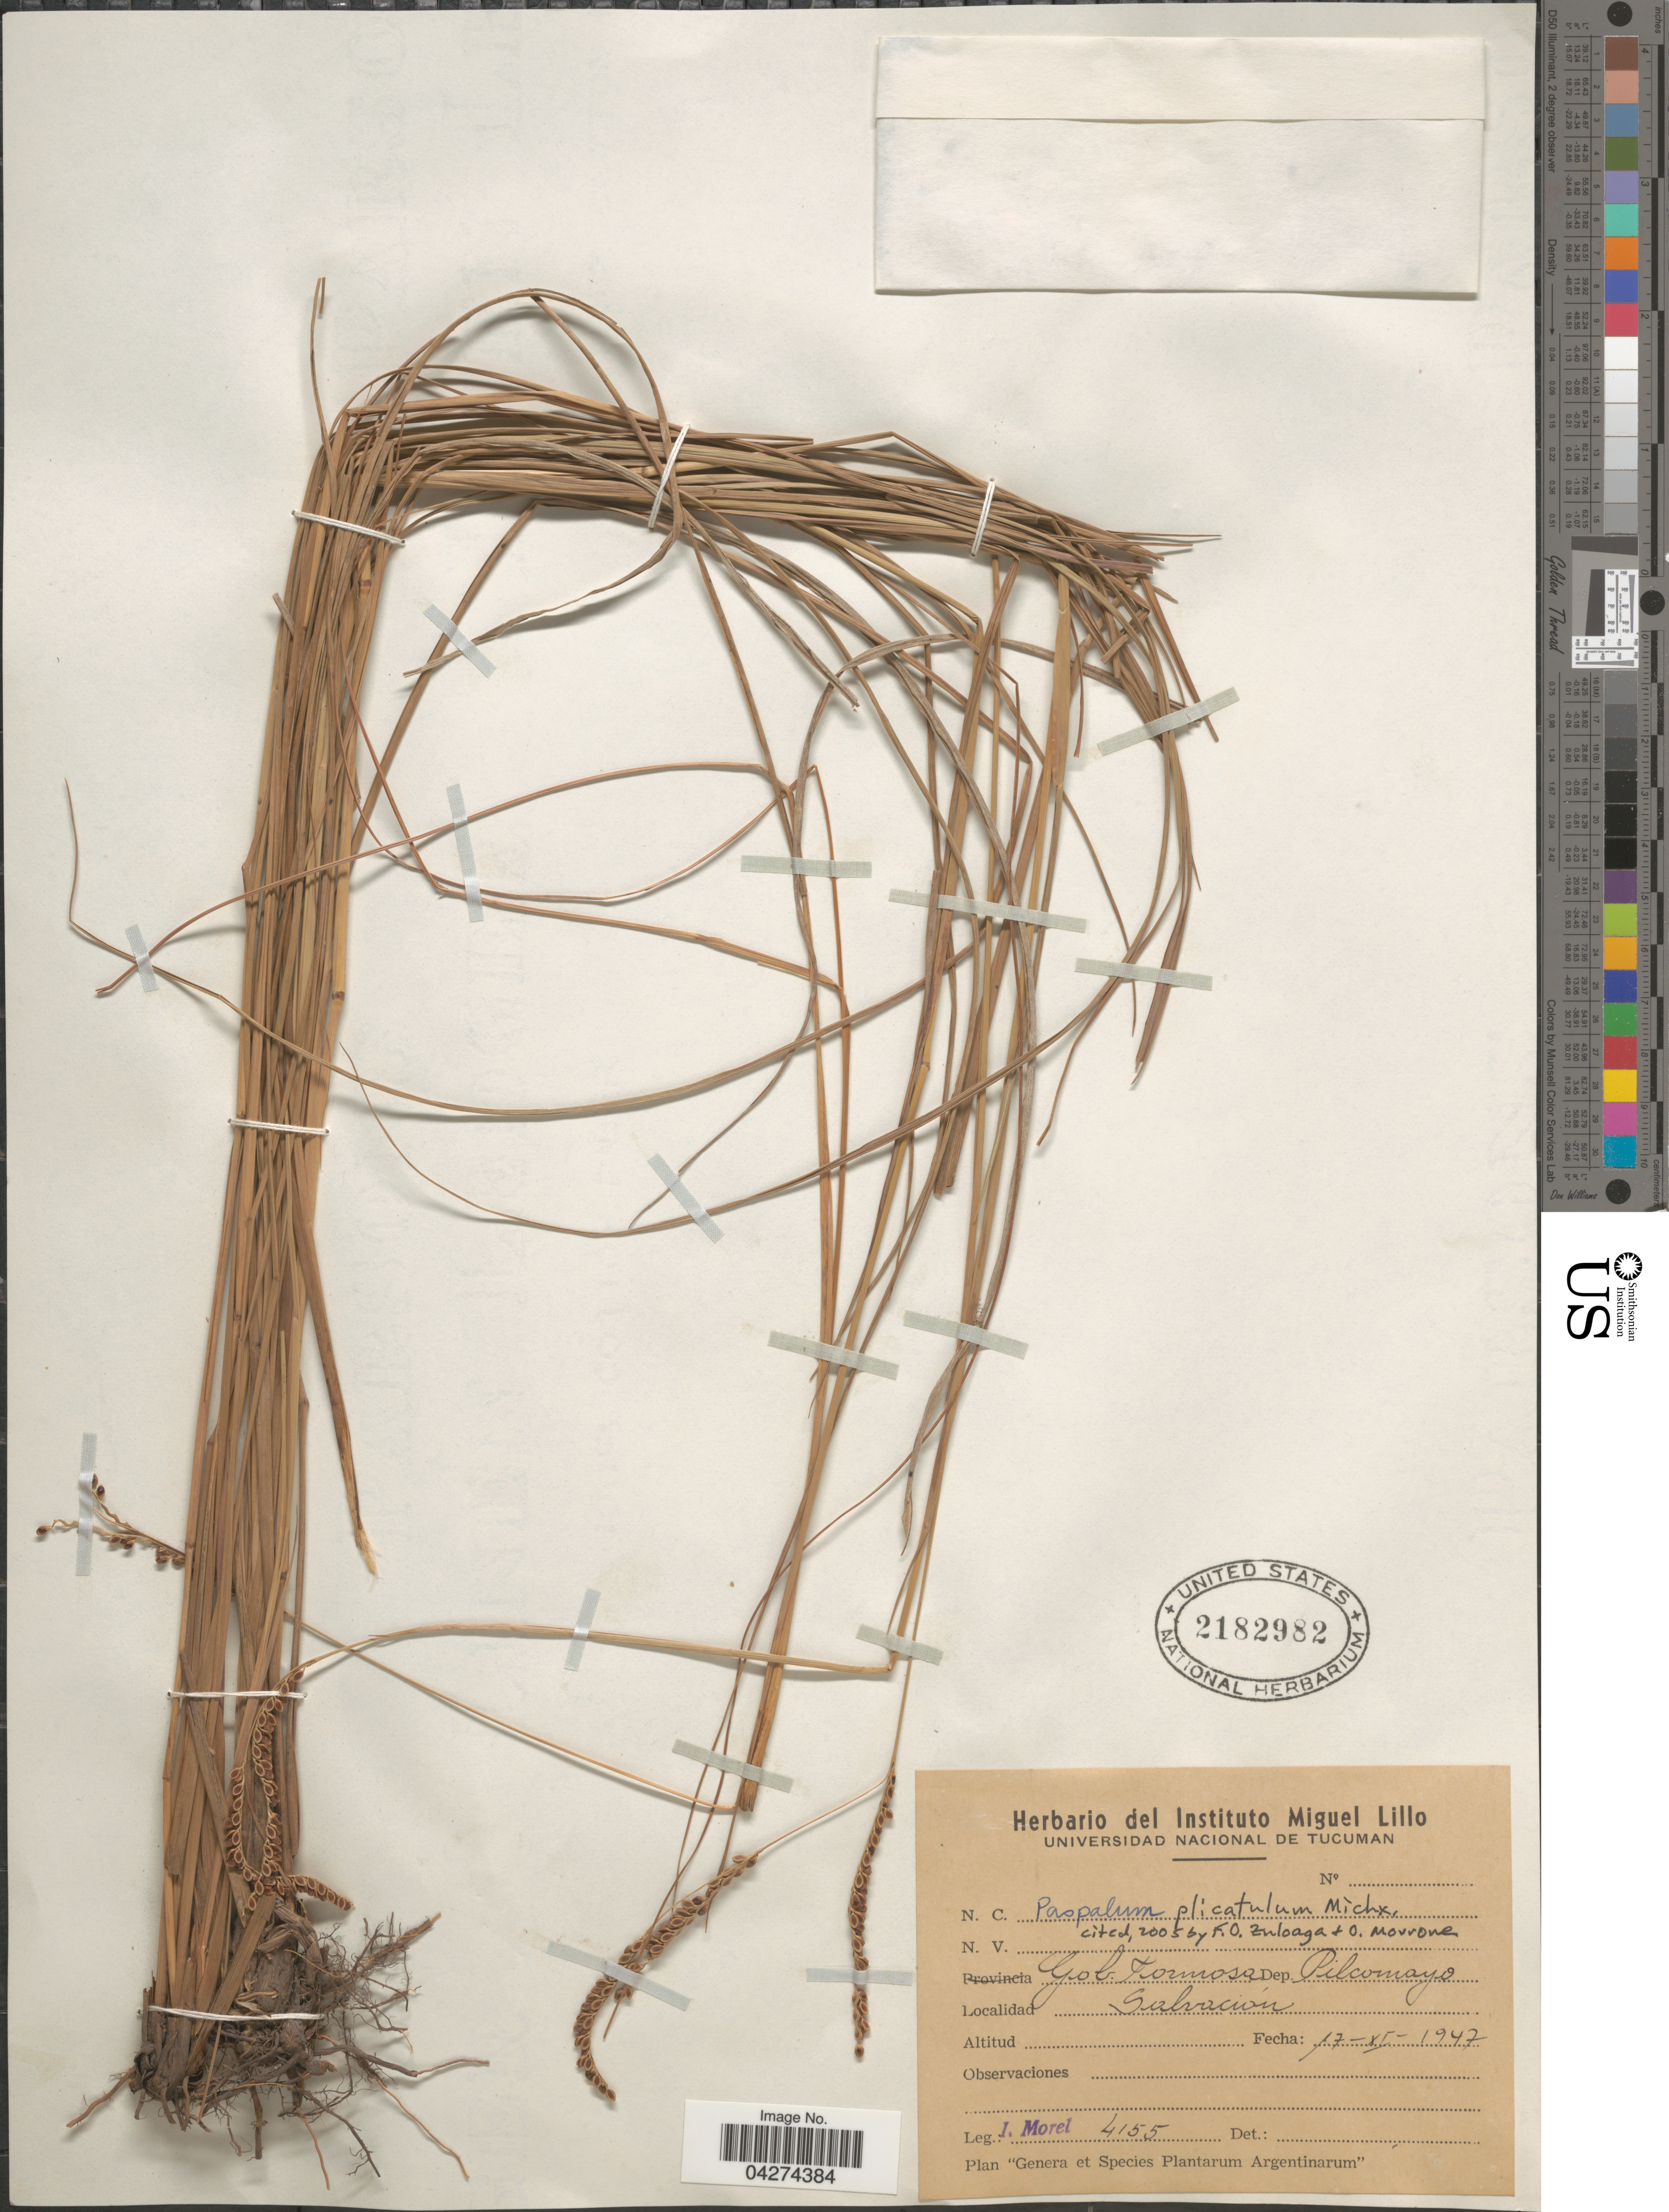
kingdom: Plantae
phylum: Tracheophyta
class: Liliopsida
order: Poales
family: Poaceae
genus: Paspalum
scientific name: Paspalum plicatulum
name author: Michx.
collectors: I. Morel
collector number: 4155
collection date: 1947-11-17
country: Argentina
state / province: Formosa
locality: Gob. Formosa. Dep. Pilcomayo. Salvación.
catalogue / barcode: US 2182982